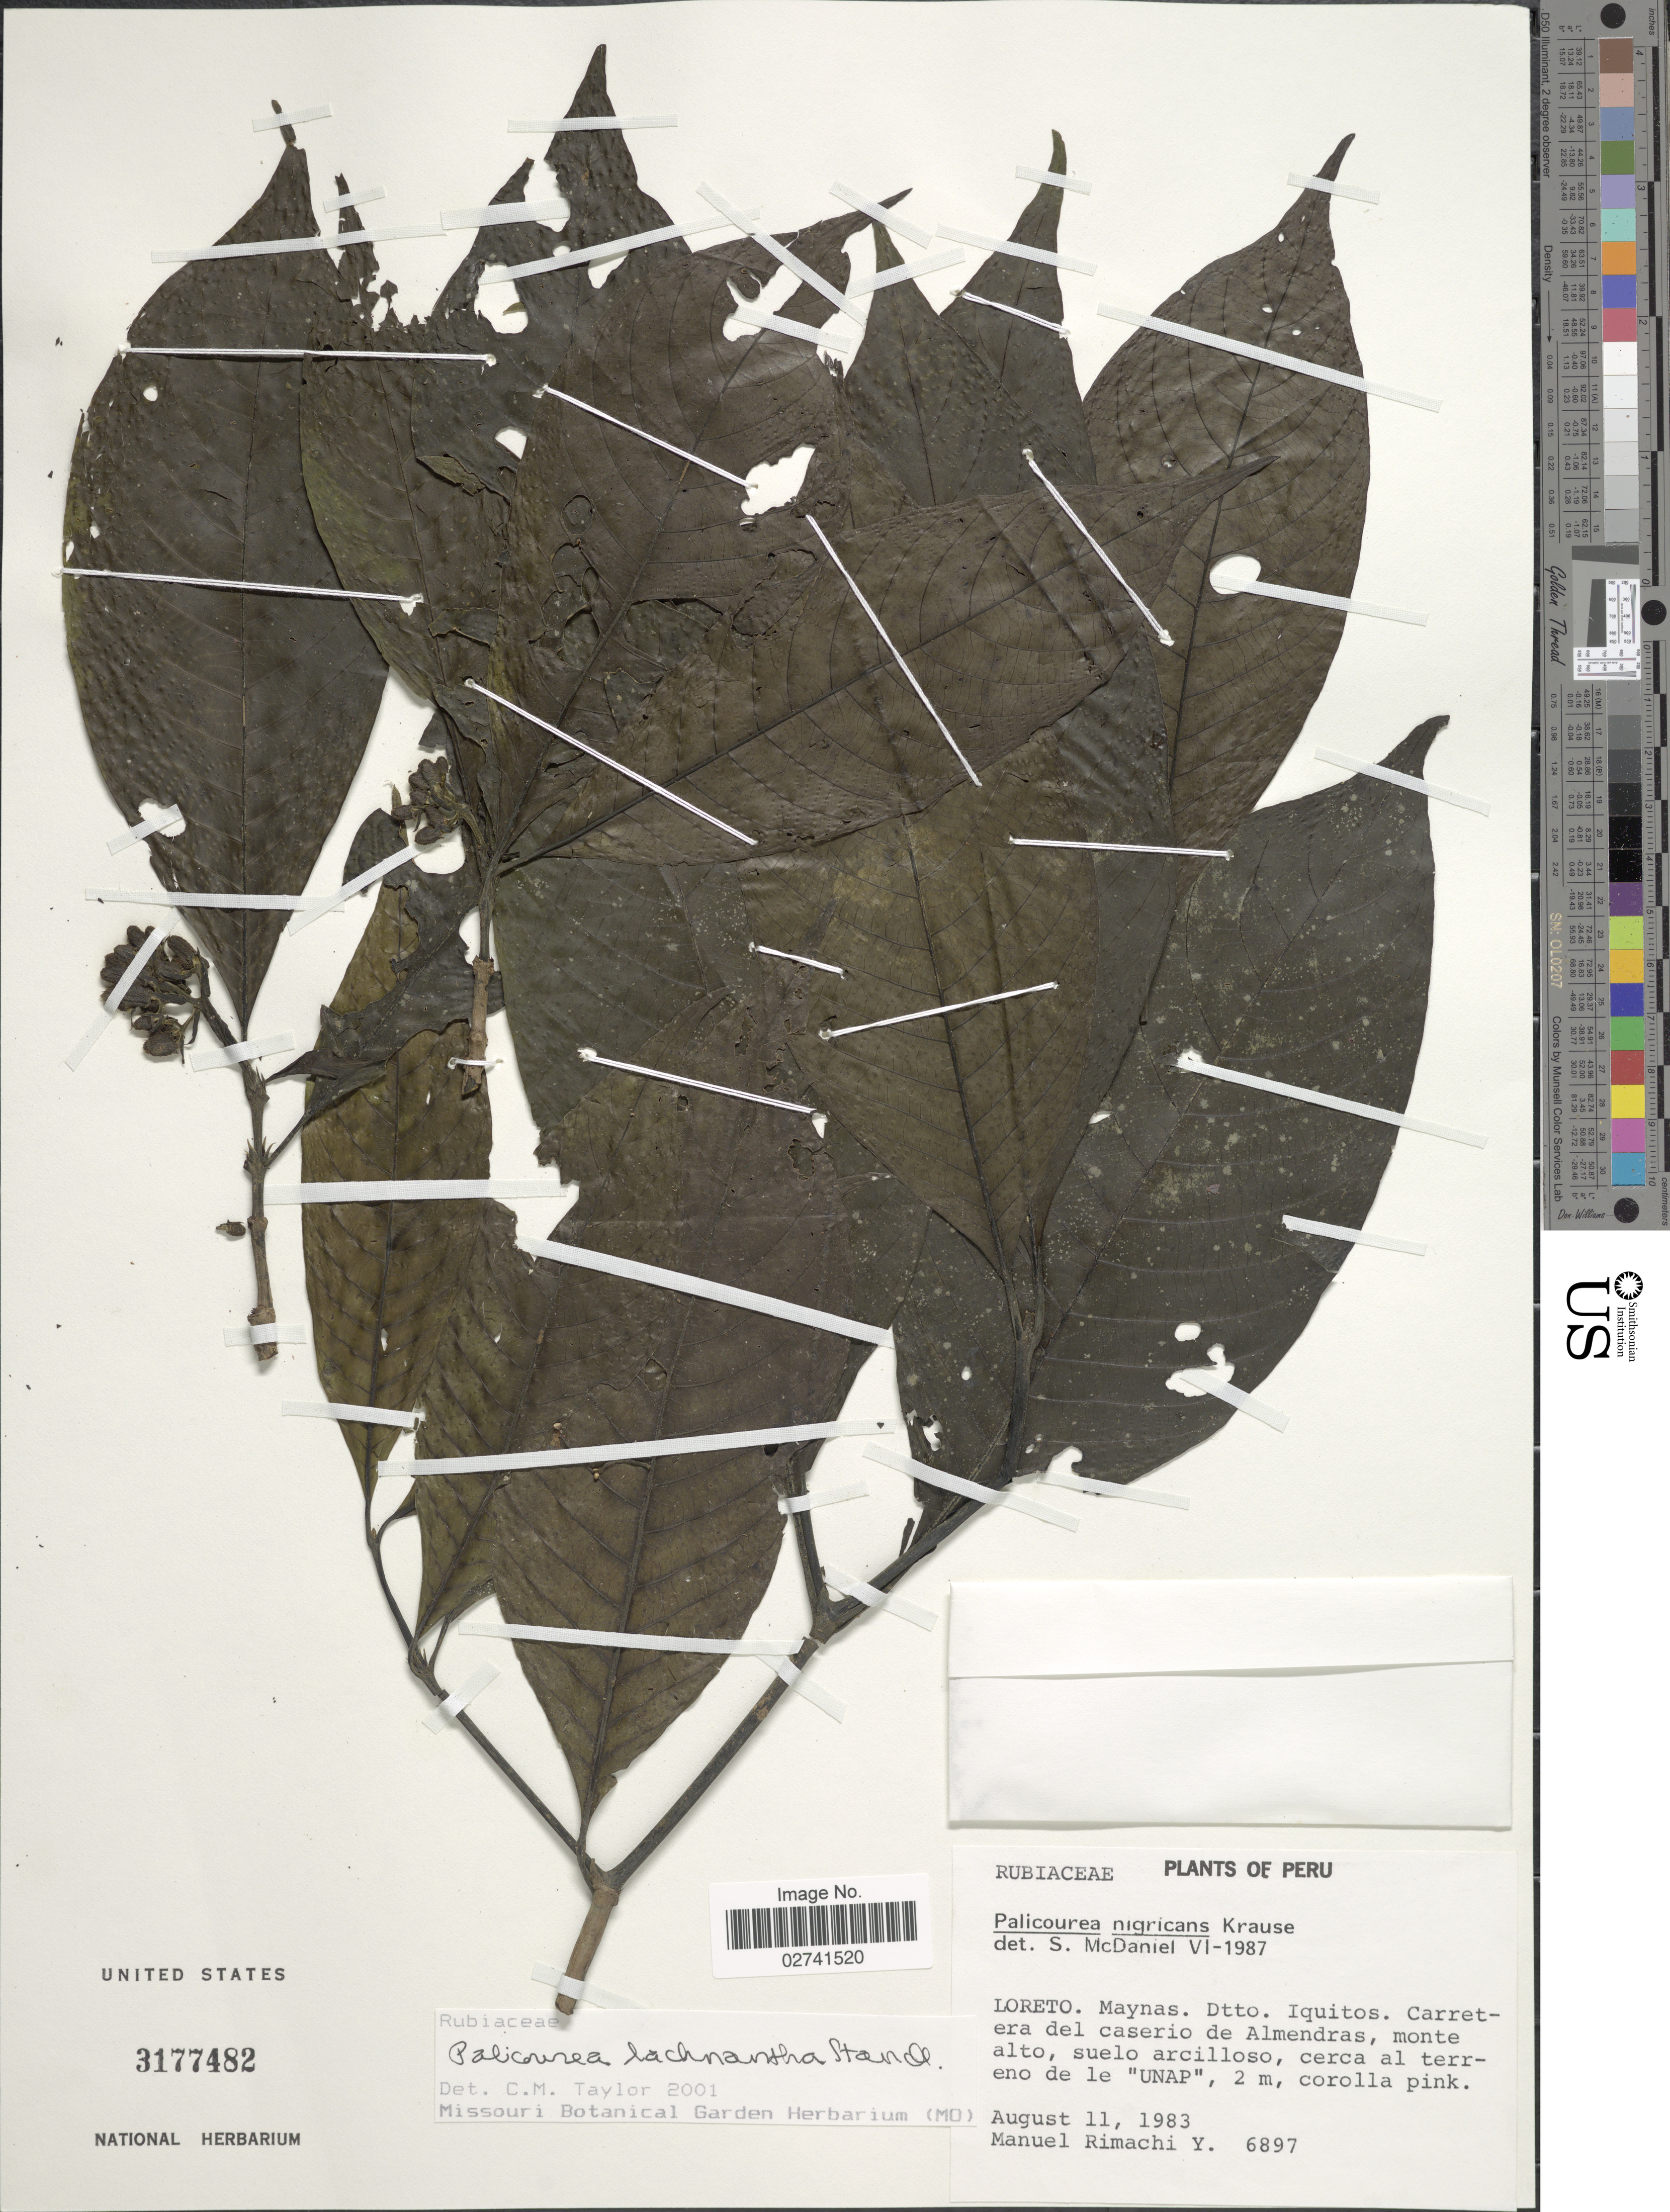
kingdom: Plantae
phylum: Tracheophyta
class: Magnoliopsida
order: Gentianales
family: Rubiaceae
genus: Palicourea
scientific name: Palicourea lachnantha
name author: Standl.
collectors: M. Rimachi Y.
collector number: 6897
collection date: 1983-08-11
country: Peru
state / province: Loreto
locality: Maynas. Dtto Iquitos. Carretera del caserio de Almendras, monte alto, sulo arcillos, cerca al terreno de le 'UNAP'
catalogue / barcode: US 3177482